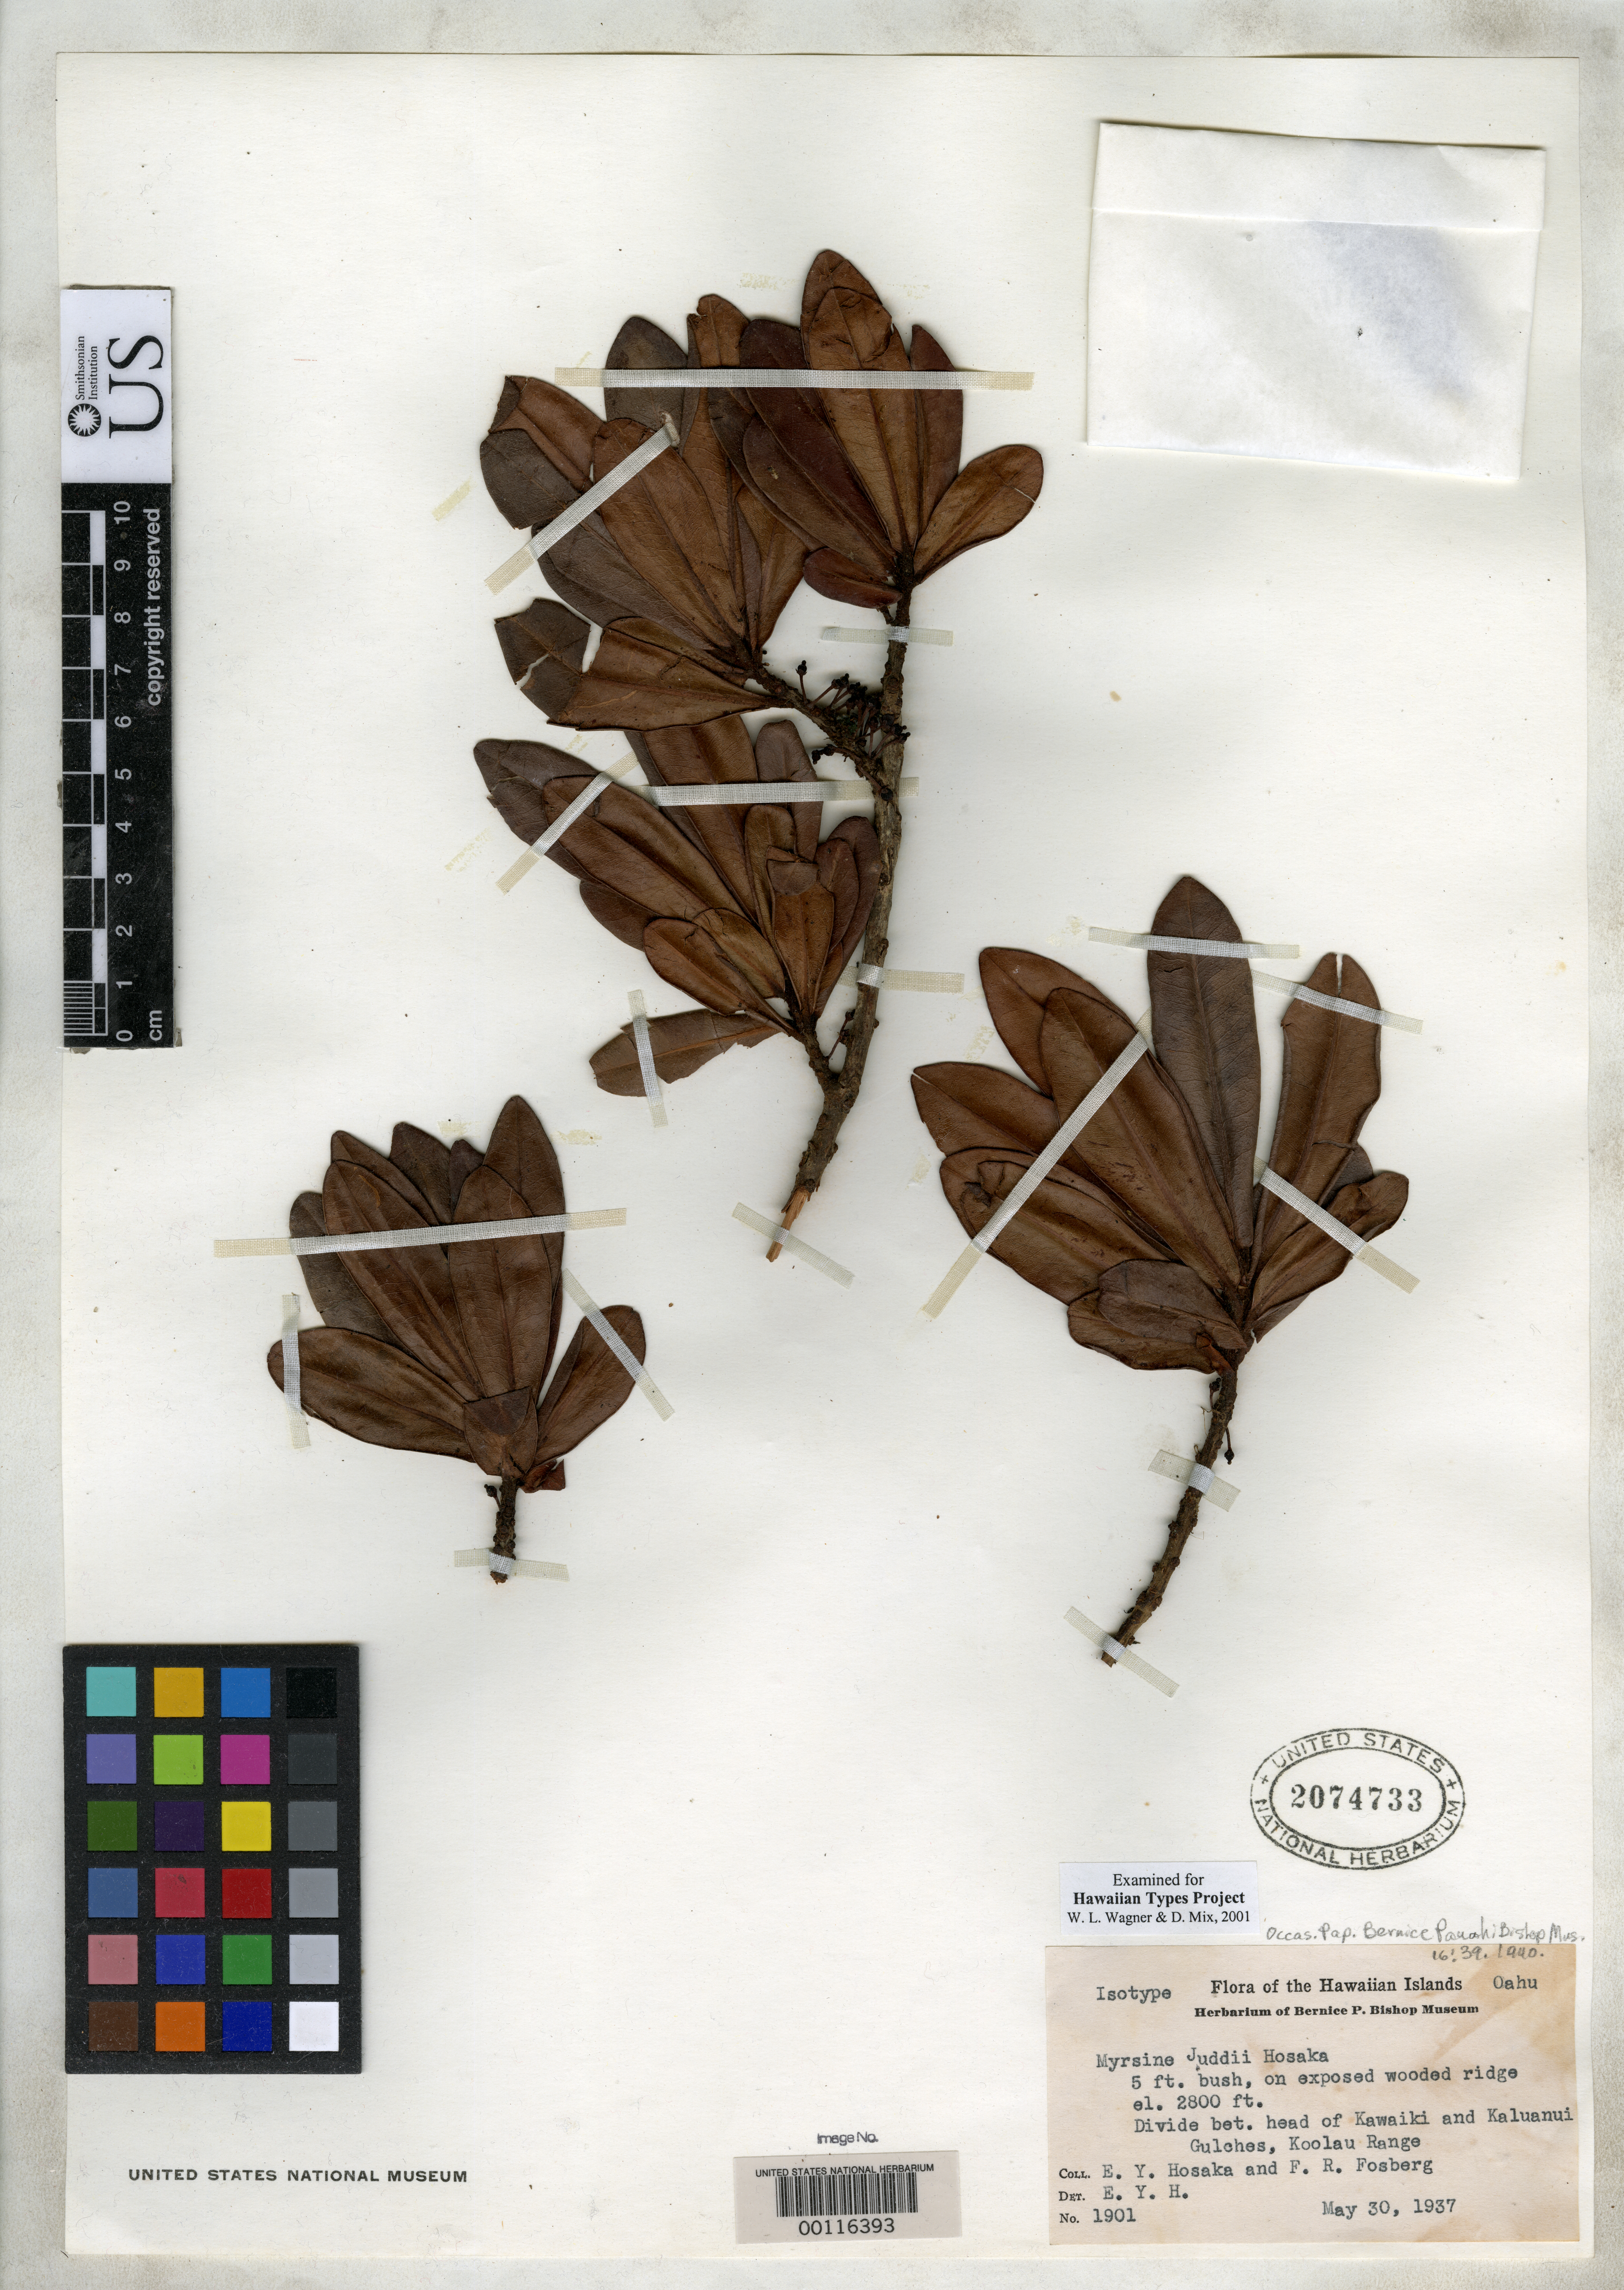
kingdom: Plantae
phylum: Tracheophyta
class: Magnoliopsida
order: Ericales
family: Primulaceae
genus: Myrsine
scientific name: Myrsine juddii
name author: Hosaka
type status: Isotype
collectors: E. Y. Hosaka & F. R. Fosberg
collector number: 1901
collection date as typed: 30 May 1937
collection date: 1937-05-30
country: United States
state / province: Hawaii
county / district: Honolulu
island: Oahu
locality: Koolau Range, divide between head of Kawaiki and Kaluanui gulches.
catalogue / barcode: US 2074733